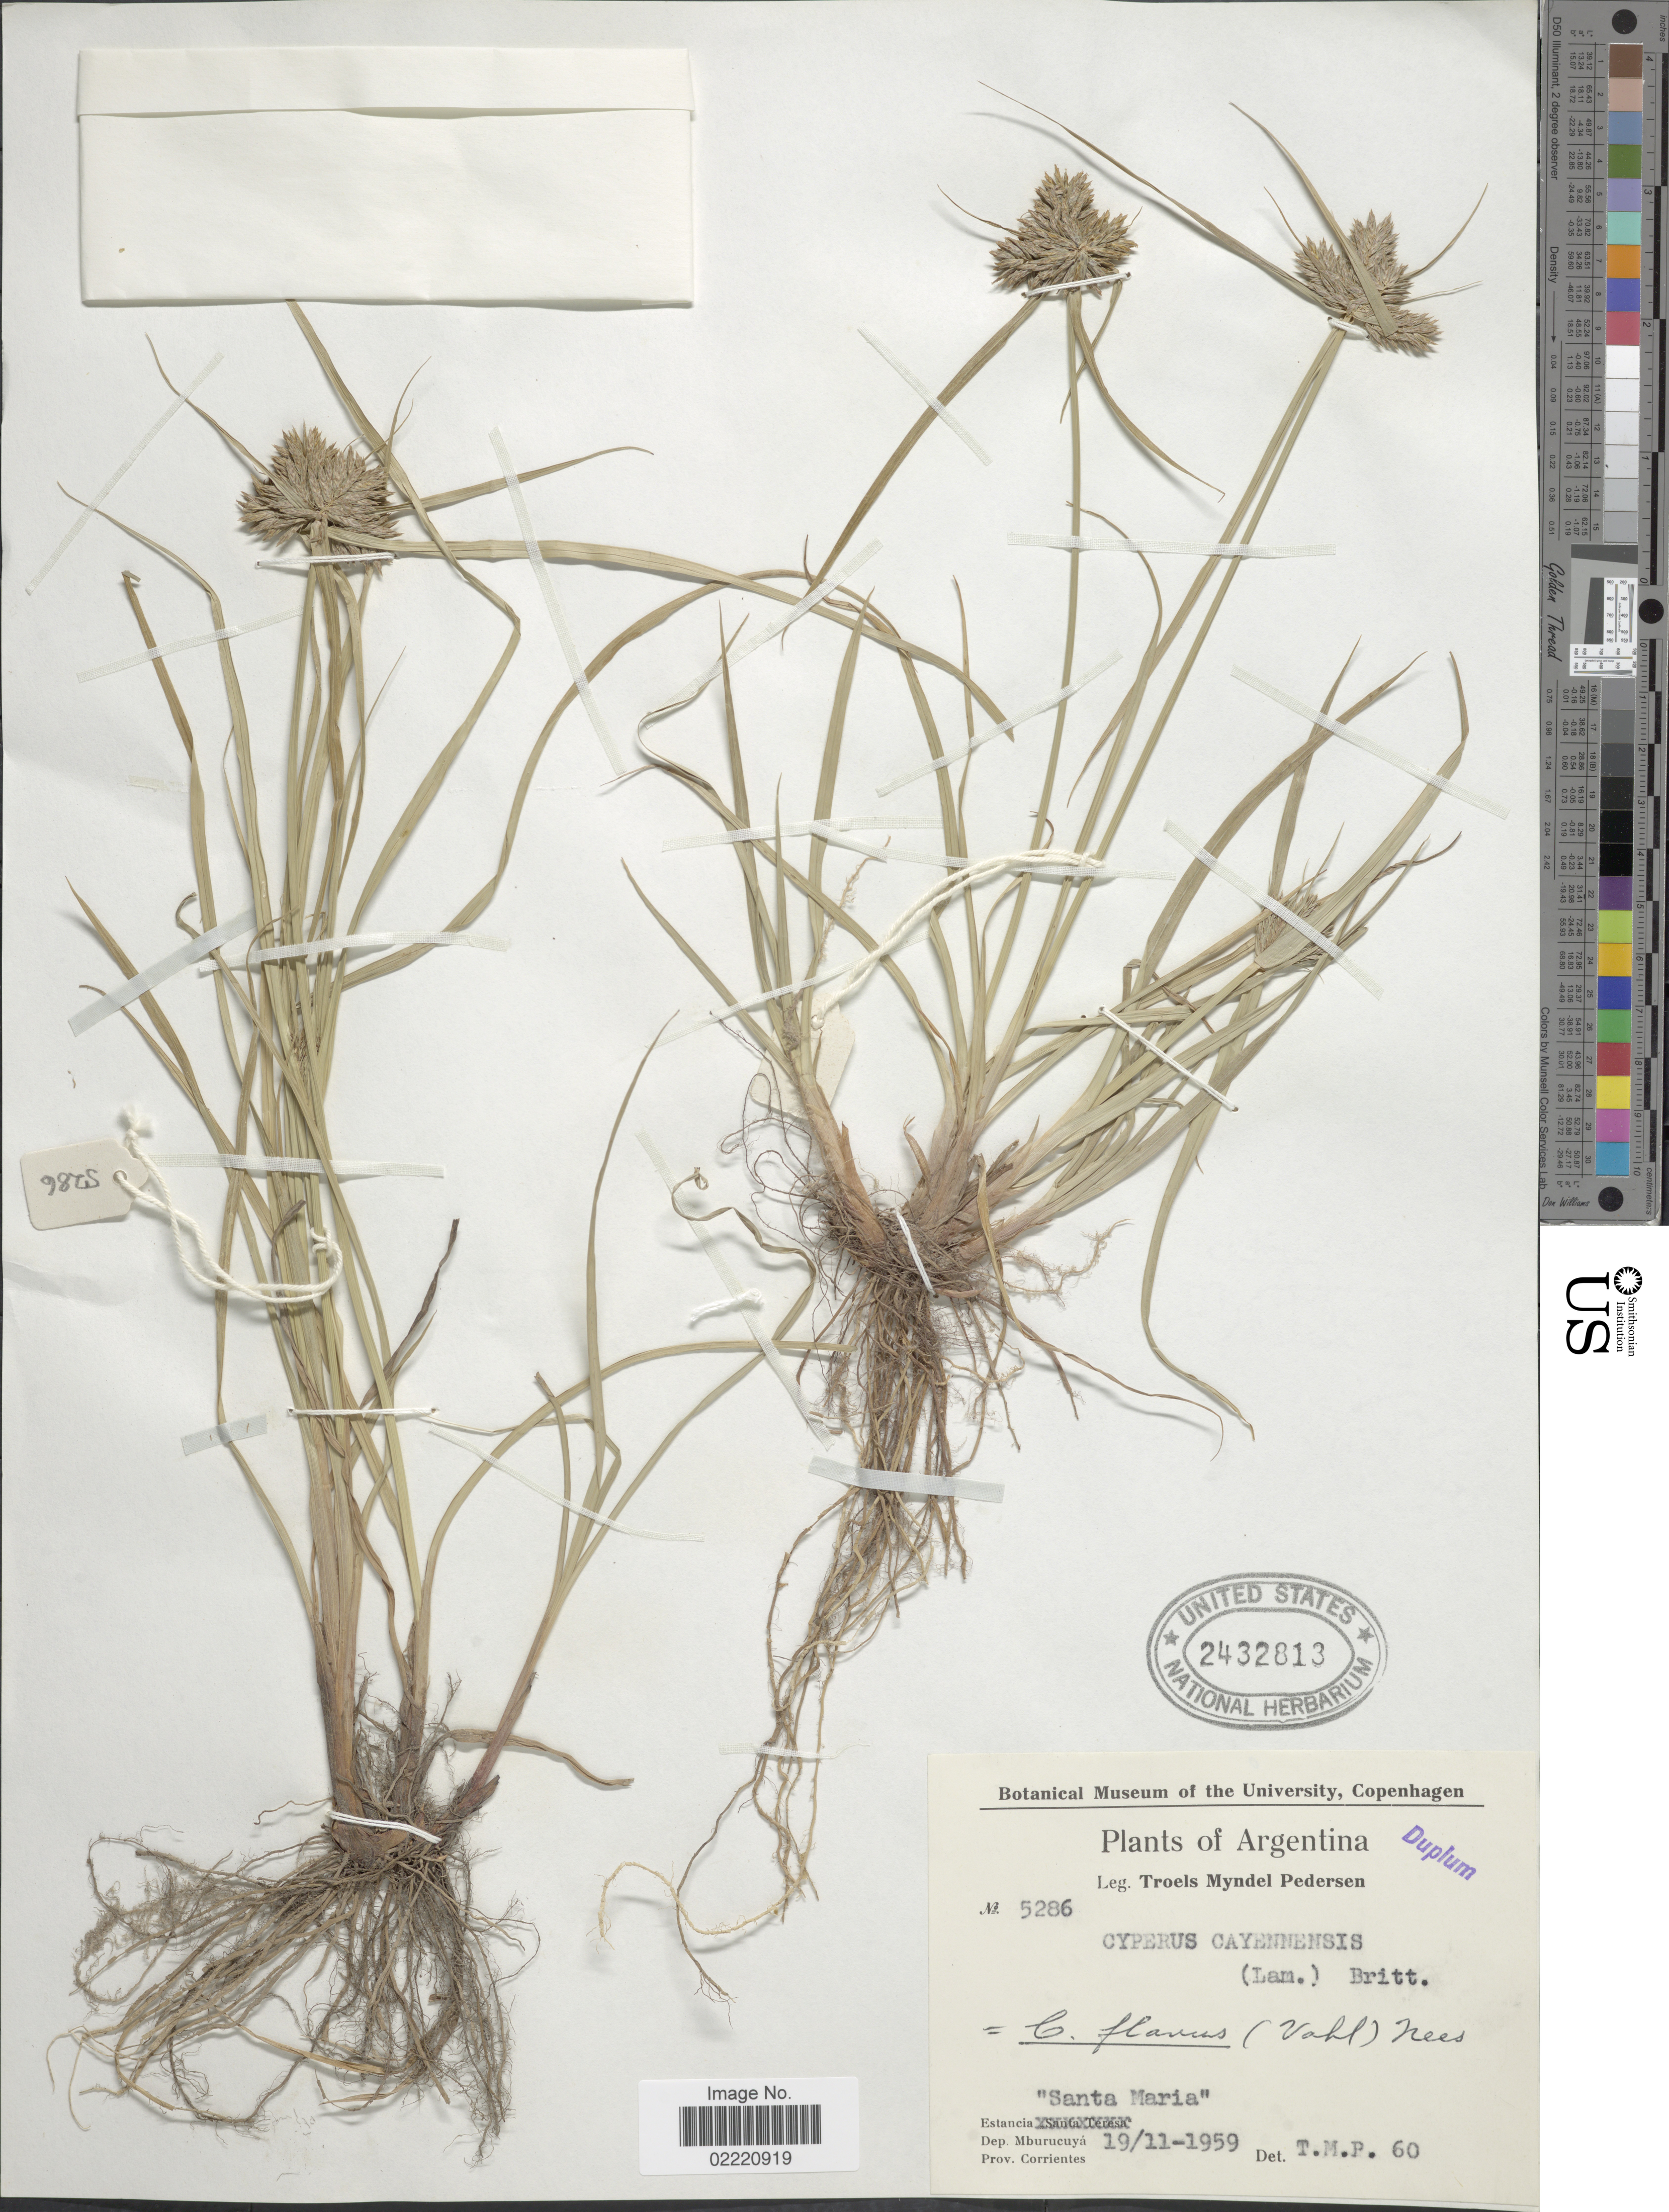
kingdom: Plantae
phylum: Tracheophyta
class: Liliopsida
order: Poales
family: Cyperaceae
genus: Cyperus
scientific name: Cyperus aggregatus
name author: (Willd.) Endl.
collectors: T. Pederson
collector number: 5286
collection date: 1959-11-19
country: Argentina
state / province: Corrientes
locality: Estancia "Santa Maria", Dep. Mburucuya.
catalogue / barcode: US 2432813